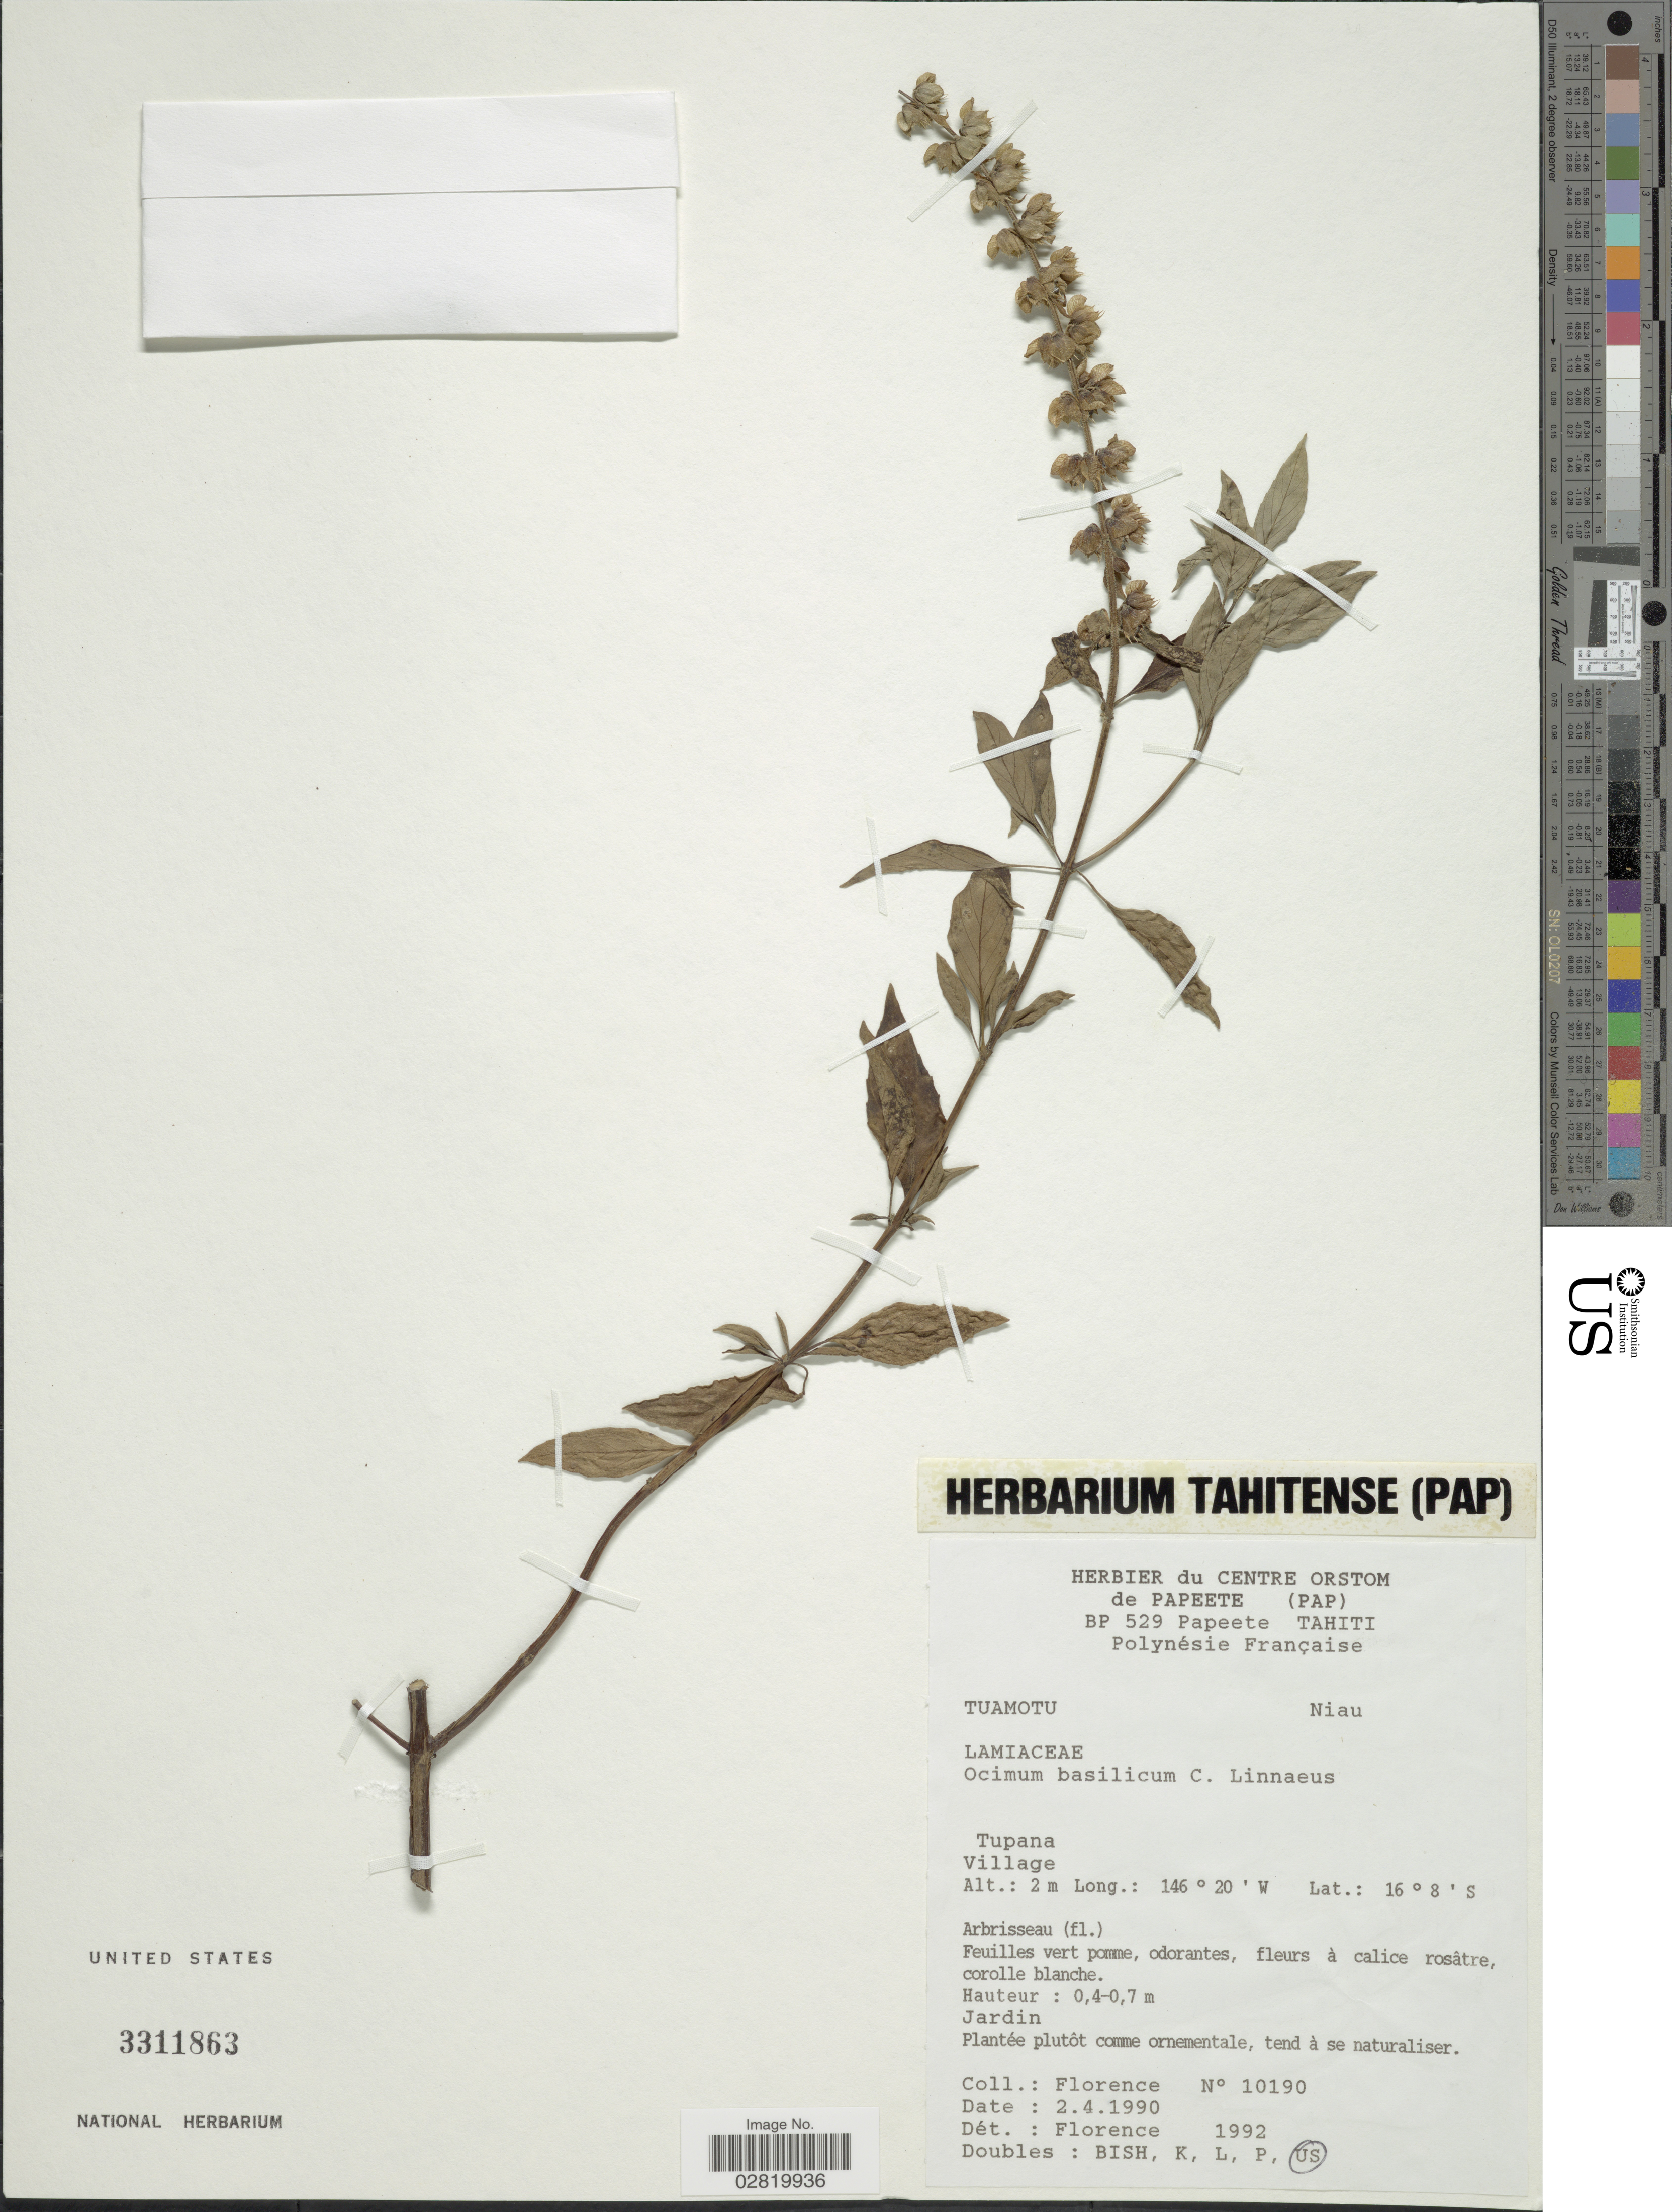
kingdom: Plantae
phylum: Tracheophyta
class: Magnoliopsida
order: Lamiales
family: Lamiaceae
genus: Ocimum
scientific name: Ocimum basilicum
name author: L.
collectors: -. Florence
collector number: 10190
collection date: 1990-04-02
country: French Polynesia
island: Niau Atoll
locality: Polynésie Française, Tuamotu, Niau, Tupana Village.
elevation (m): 2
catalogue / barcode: US 3311863